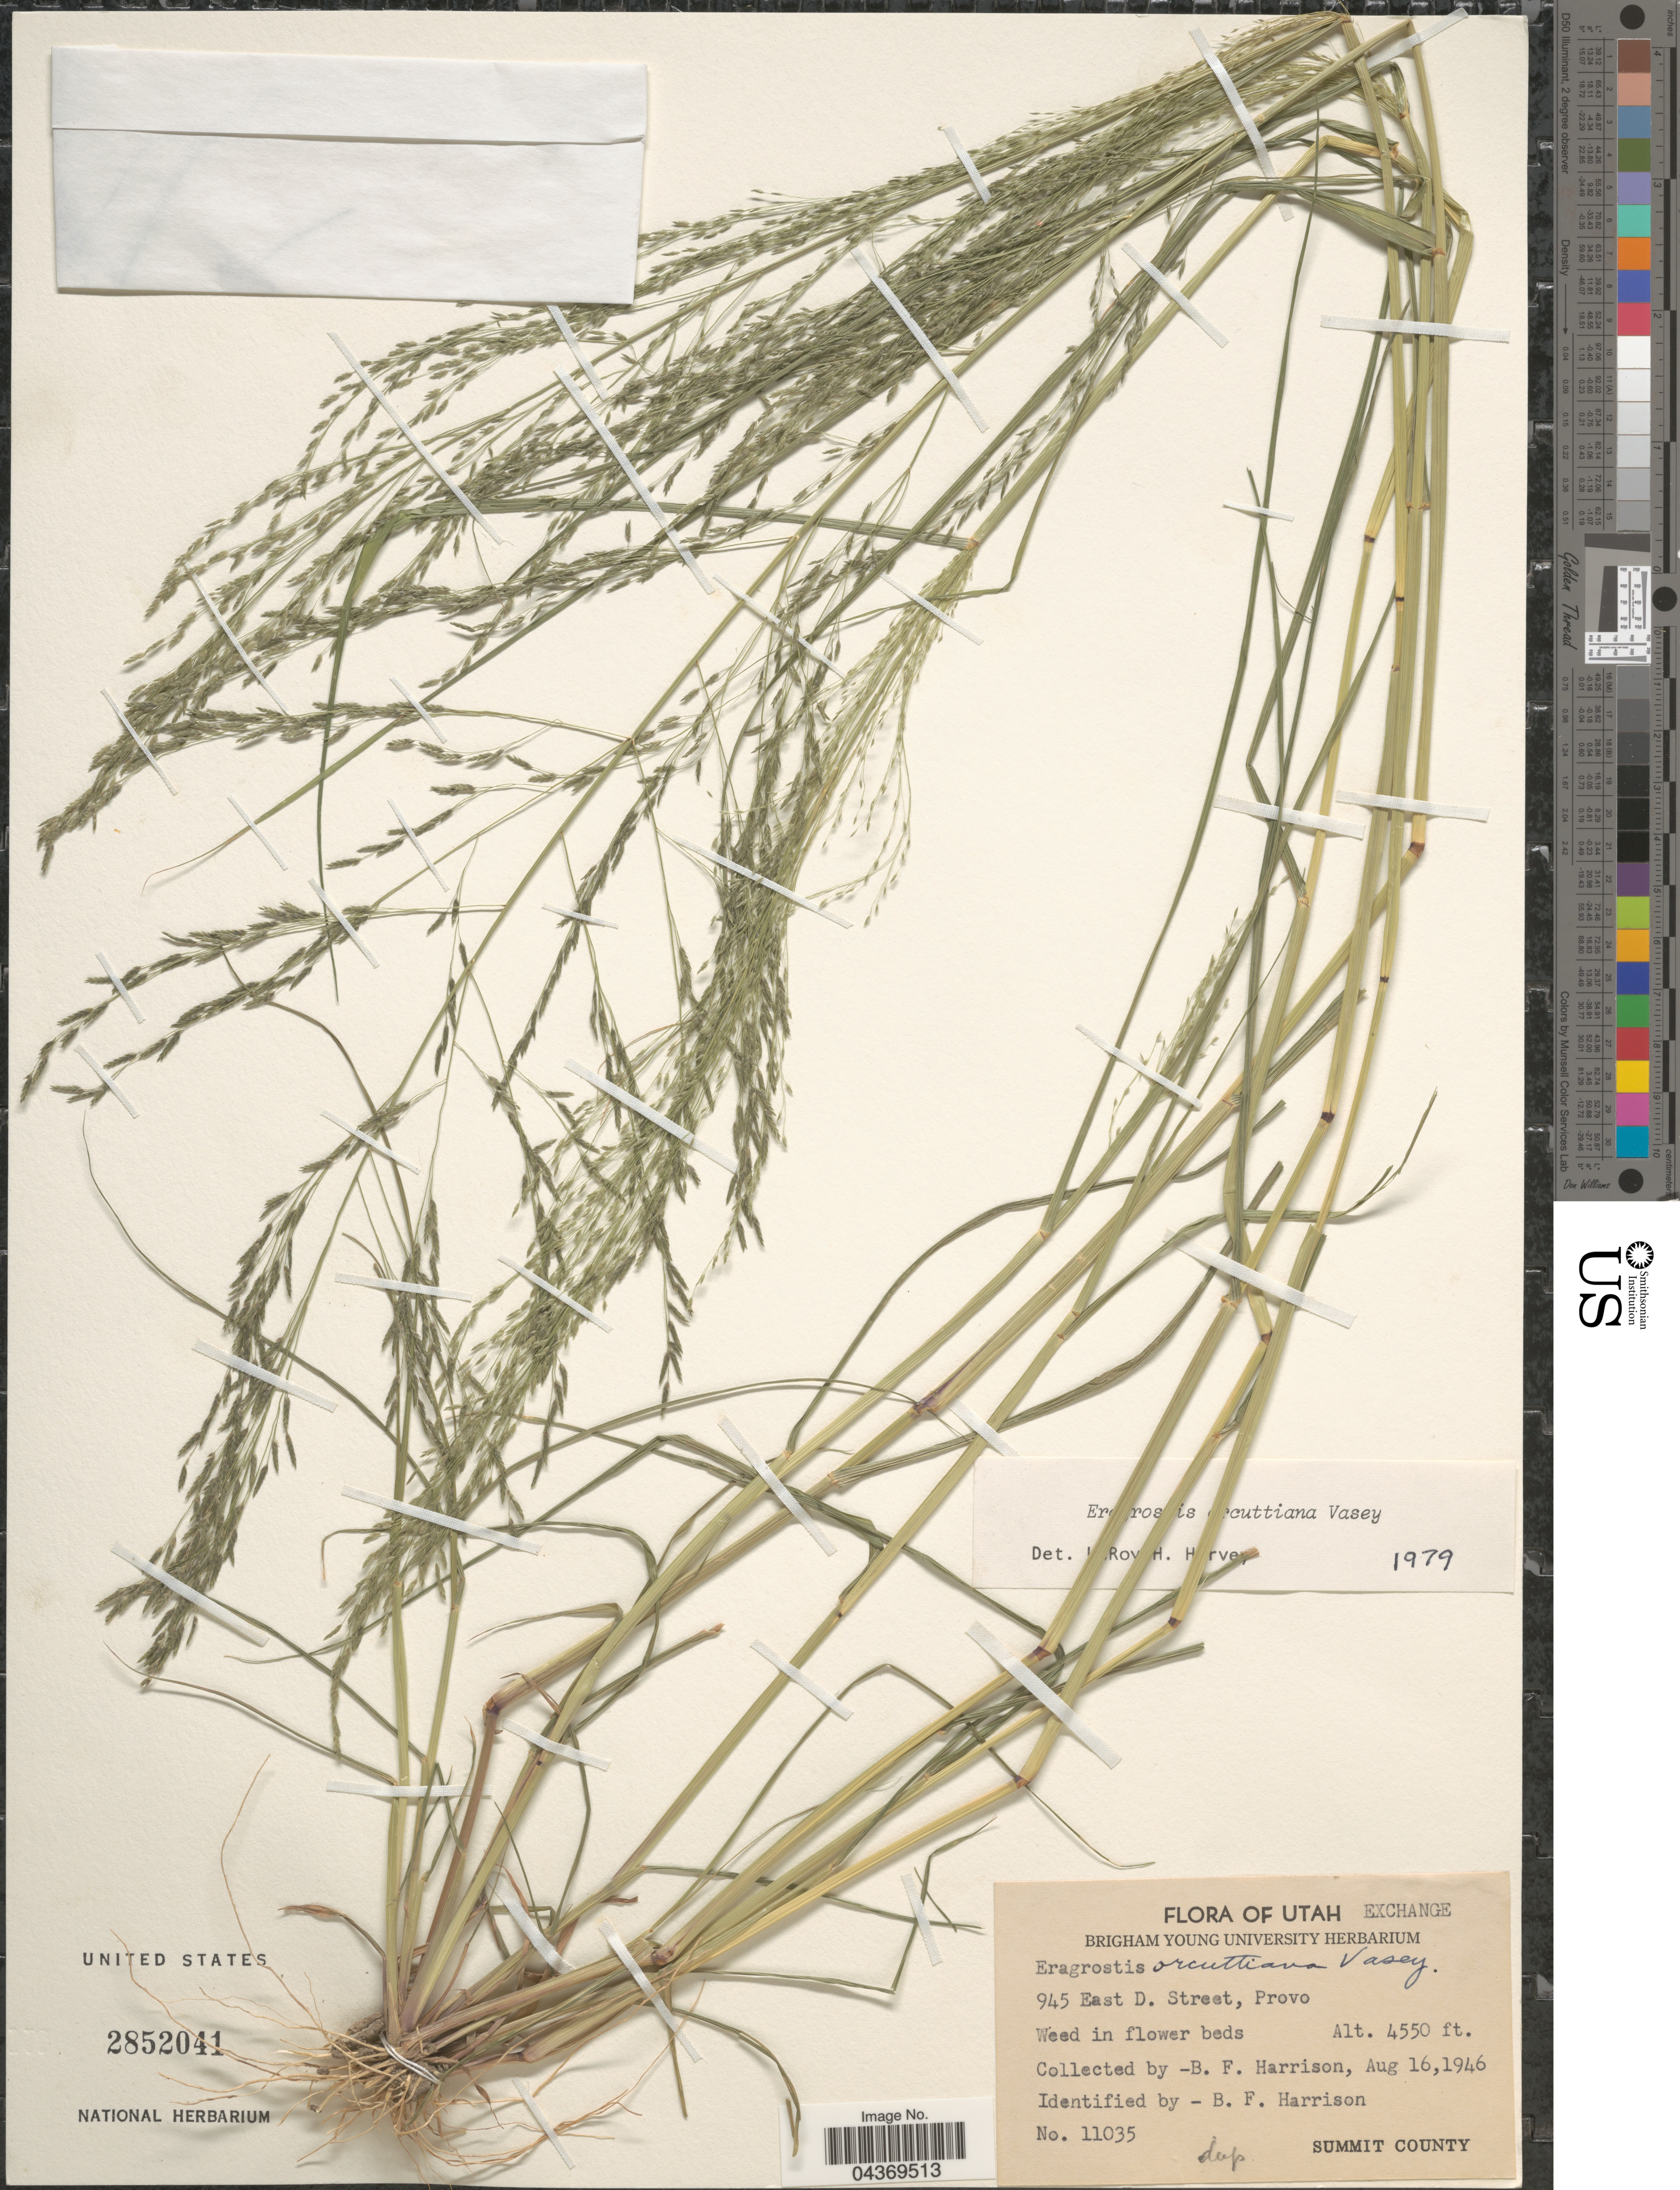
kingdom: Plantae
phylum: Tracheophyta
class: Liliopsida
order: Poales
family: Poaceae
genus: Eragrostis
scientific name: Eragrostis mexicana subsp. virescens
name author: (J. Presl) S.D. Koch & Sánchez Vega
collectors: B. F. Harrison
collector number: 11035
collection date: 1946-08-16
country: United States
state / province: Utah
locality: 945 East D. Street, Provo. Summit County.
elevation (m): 1387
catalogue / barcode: US 2852041